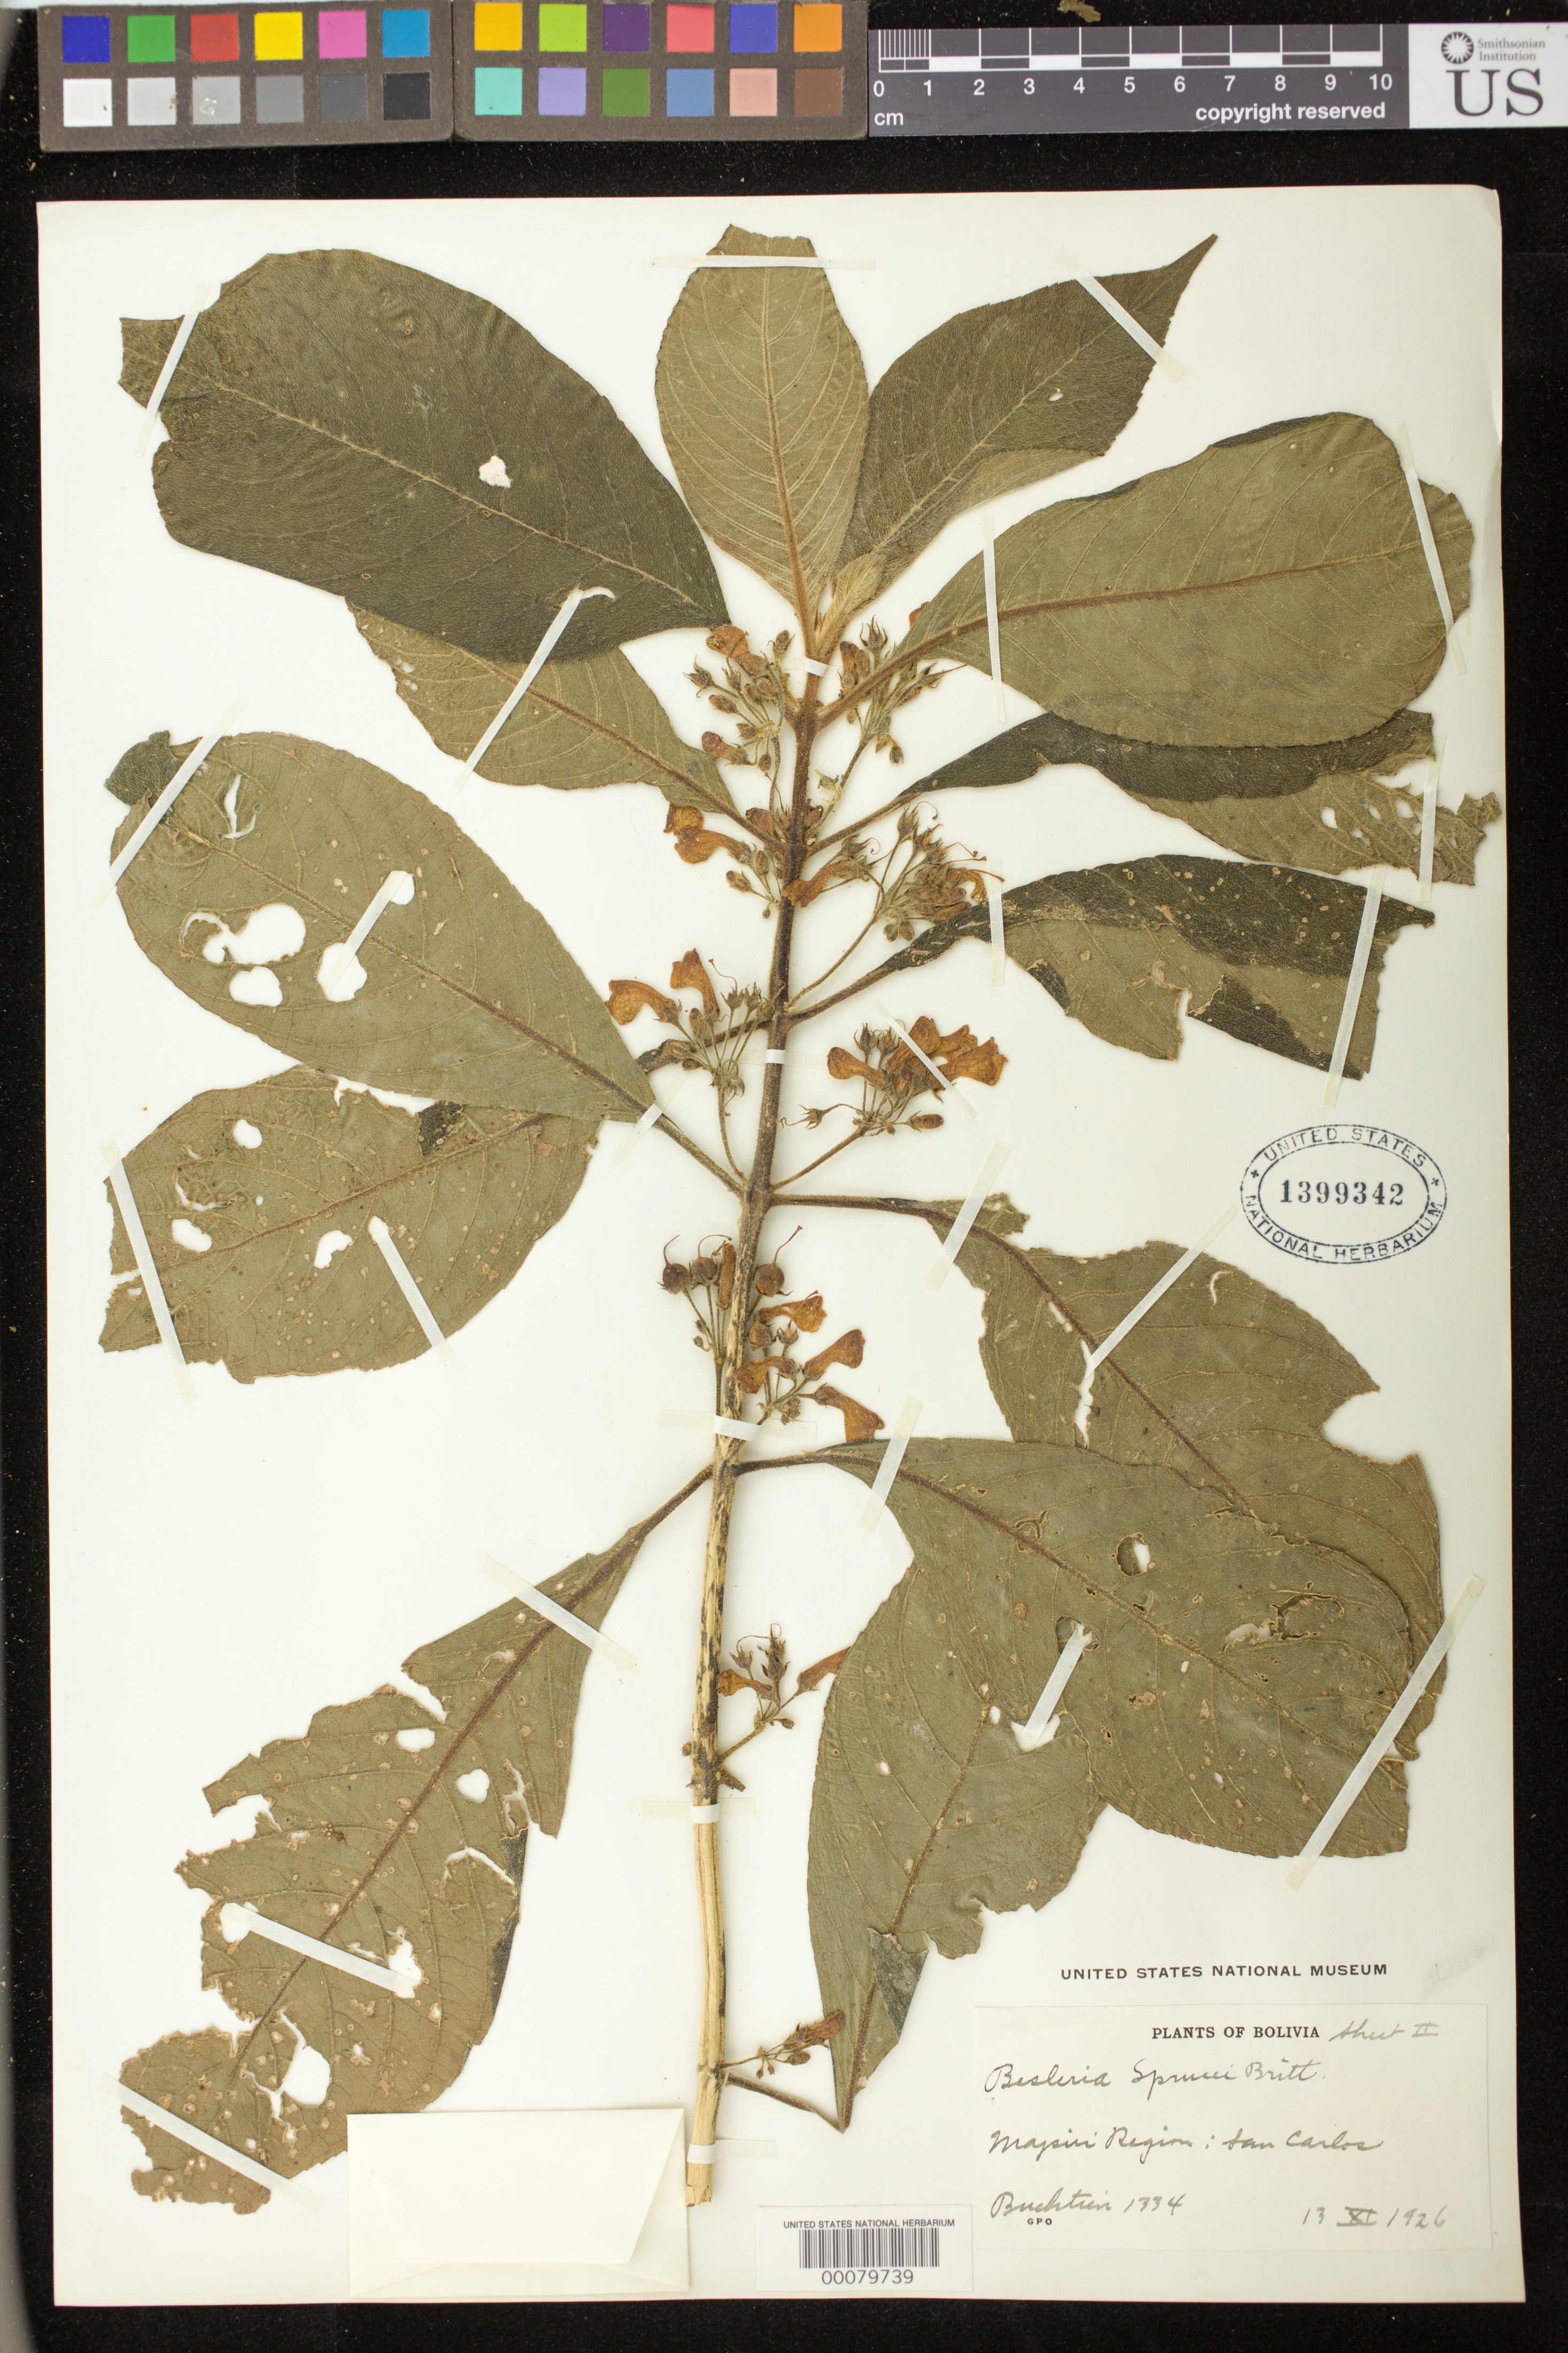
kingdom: Plantae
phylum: Tracheophyta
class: Magnoliopsida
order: Lamiales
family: Gesneriaceae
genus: Besleria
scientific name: Besleria sprucei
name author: Britton ex Rusby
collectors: O. Buchtien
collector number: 1334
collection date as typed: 13 Nov 1926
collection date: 1926-11-13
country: Bolivia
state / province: La Paz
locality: Mapiri region, San Carlos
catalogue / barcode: US 1399342